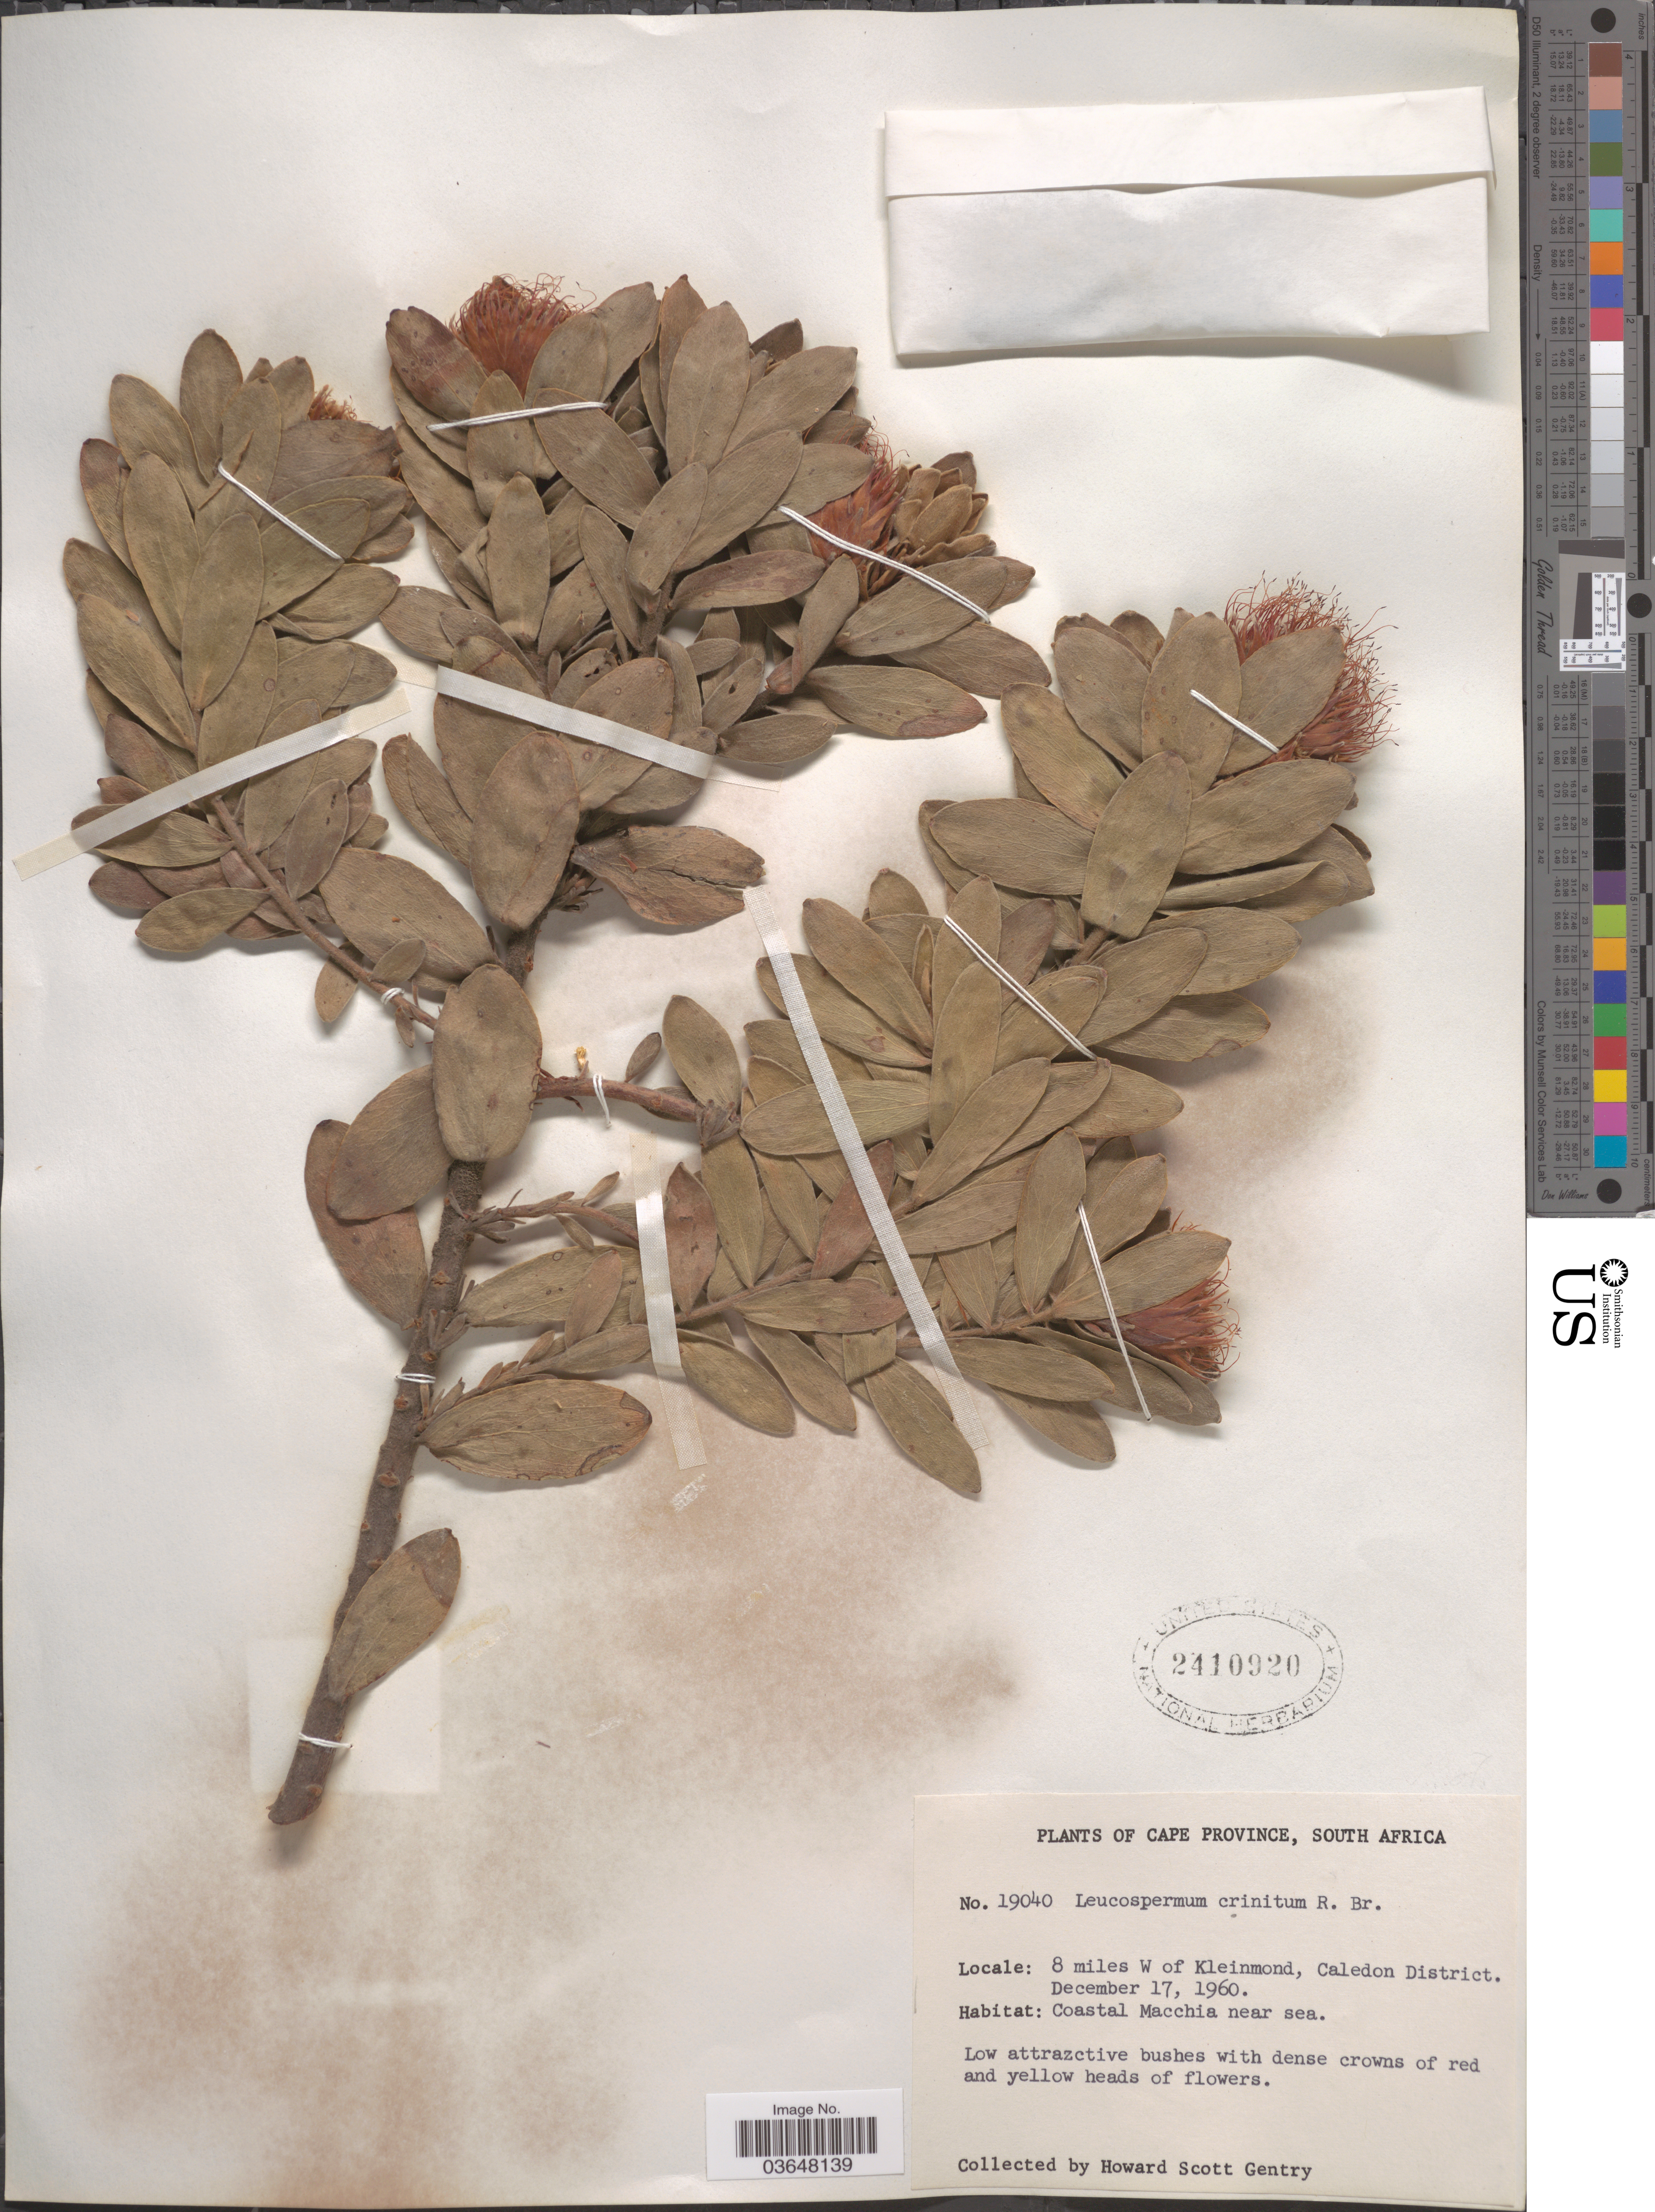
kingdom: Plantae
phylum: Tracheophyta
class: Magnoliopsida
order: Proteales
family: Proteaceae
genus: Leucospermum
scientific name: Leucospermum oleaefolium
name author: R. Br.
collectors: H. S. Gentry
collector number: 19040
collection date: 1960-12-17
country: South Africa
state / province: Western Cape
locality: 8 miles W of Kleinmond, Caledon District.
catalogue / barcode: US 2410920